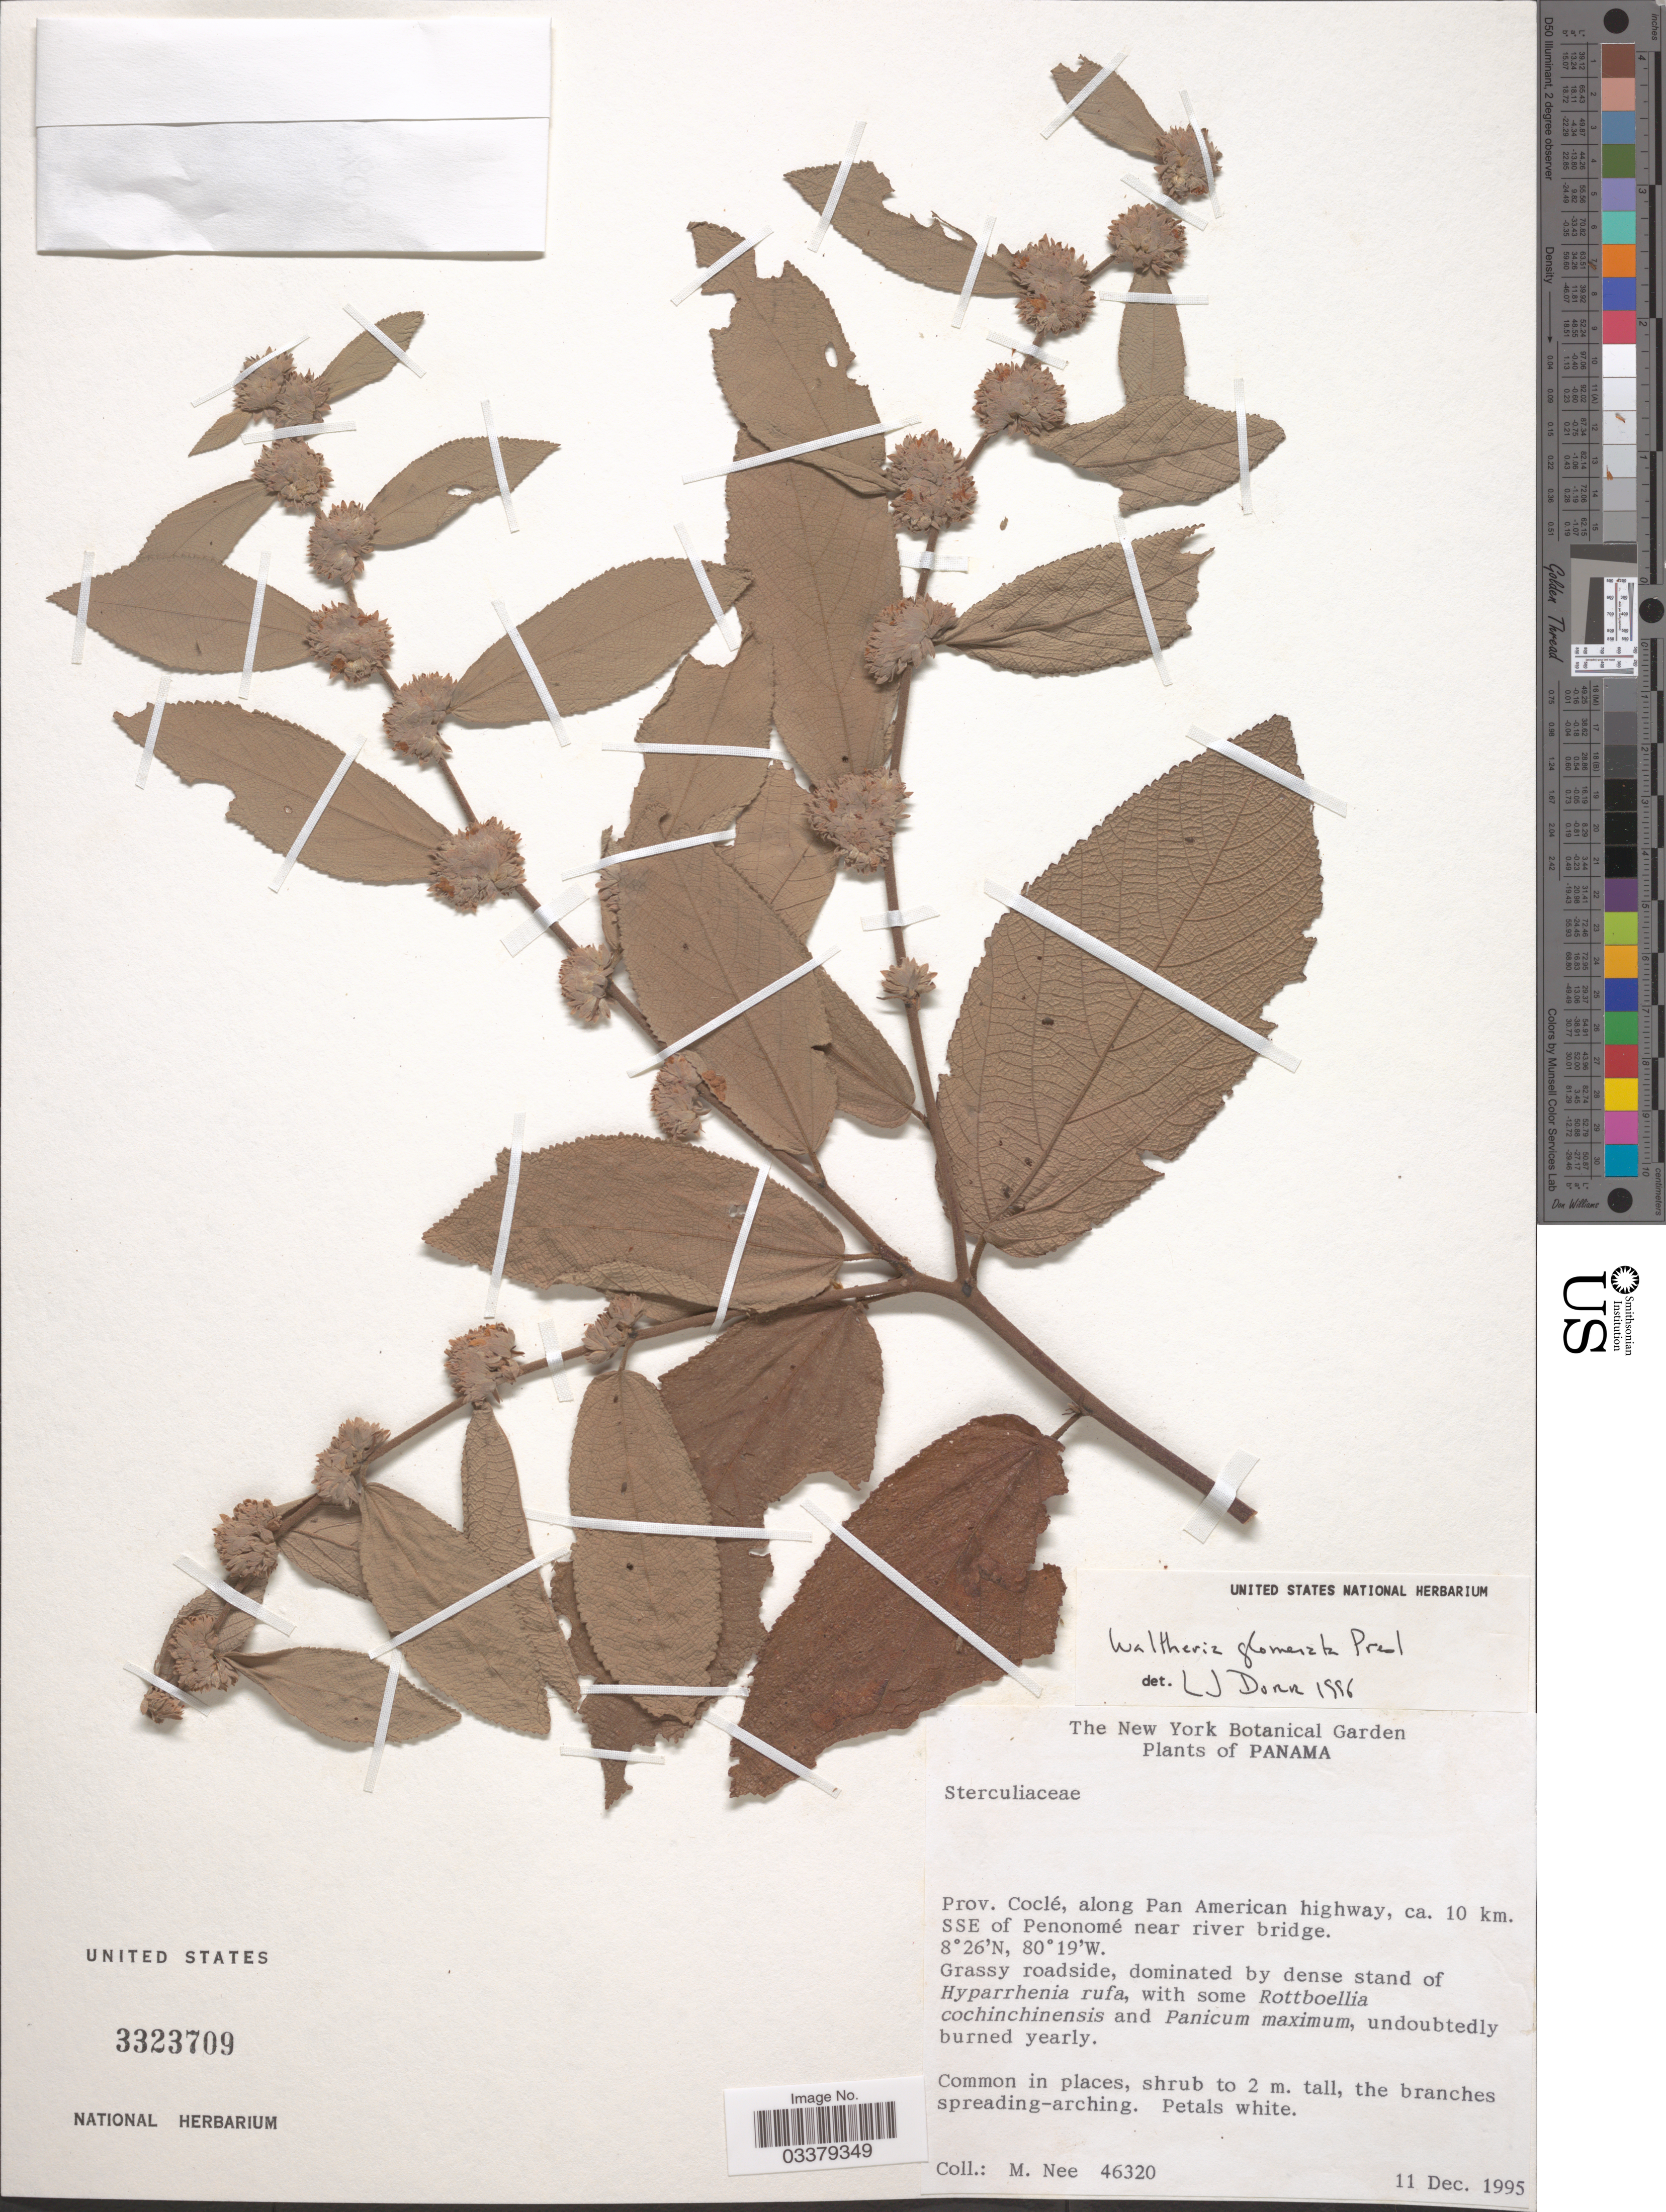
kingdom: Plantae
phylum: Tracheophyta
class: Magnoliopsida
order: Malvales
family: Malvaceae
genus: Waltheria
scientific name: Waltheria glomerata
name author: C. Presl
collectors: M. Nee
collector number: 46320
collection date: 1995-12-11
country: Panama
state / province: Coclé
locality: Along Pan American highway, ca. 10 km. SSE of Penonomé near river bridge.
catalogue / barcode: US 3323709